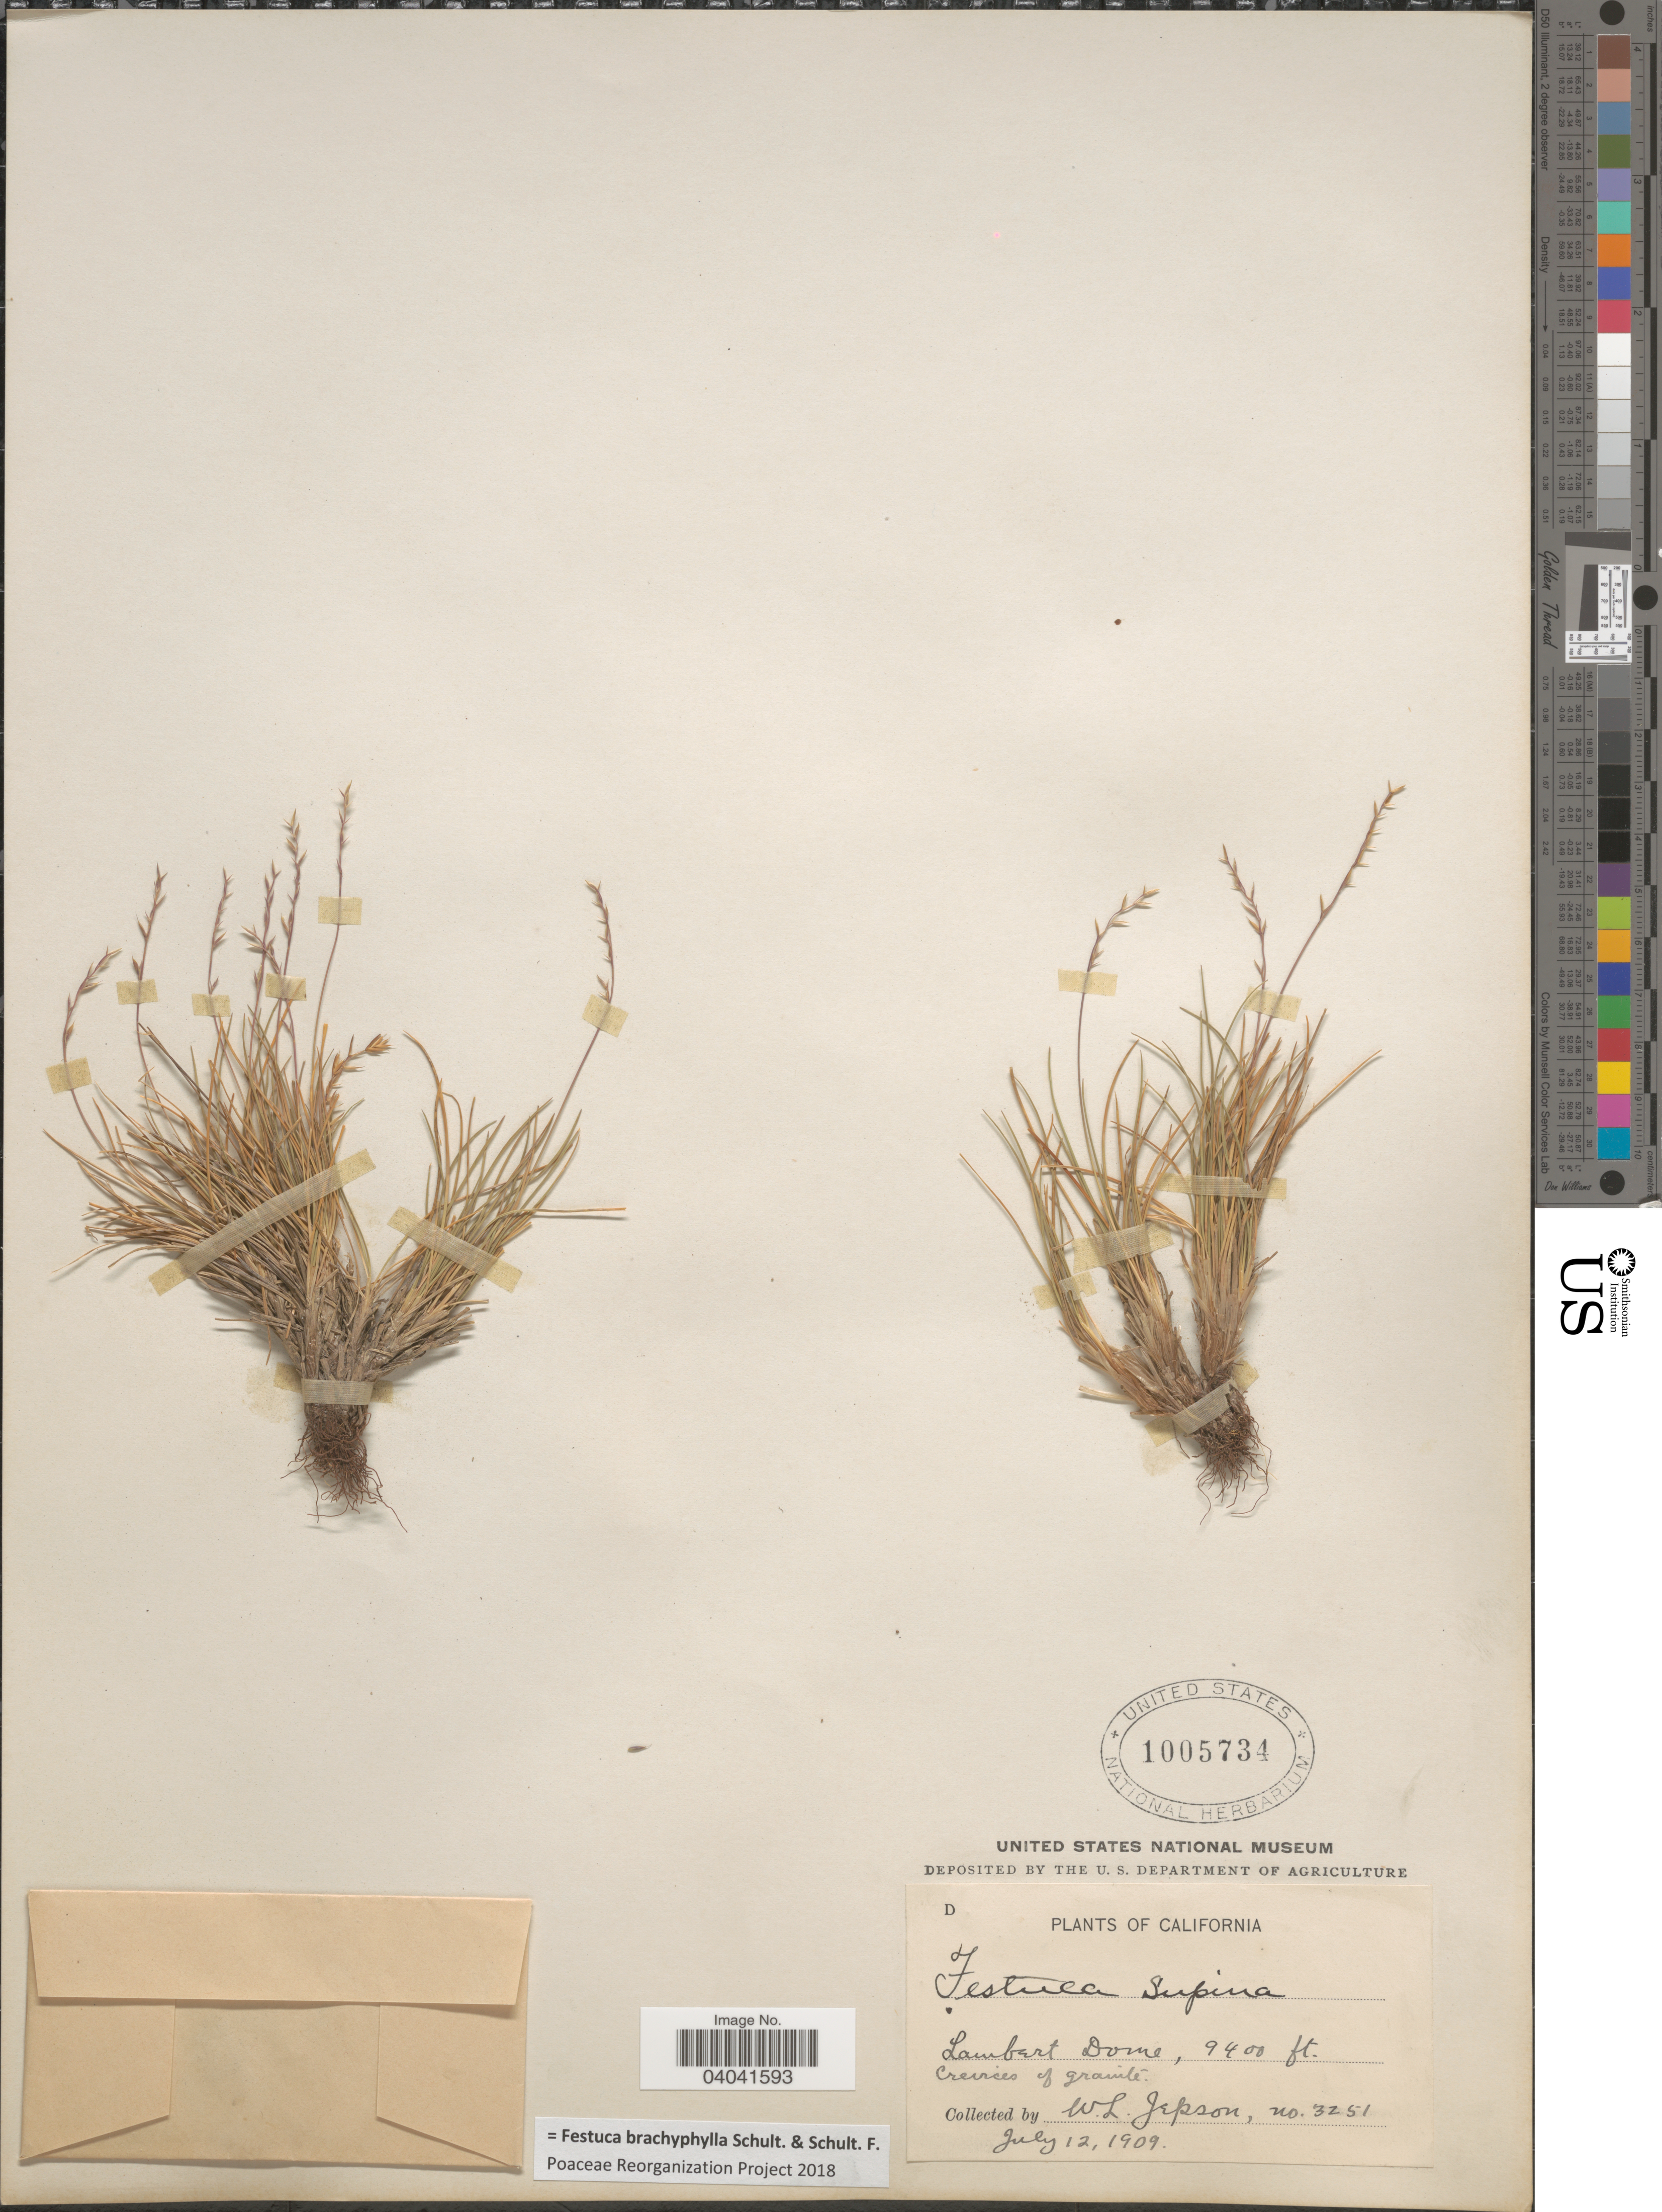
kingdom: Plantae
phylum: Tracheophyta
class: Liliopsida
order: Poales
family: Poaceae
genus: Festuca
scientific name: Festuca brachyphylla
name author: Schult. & Schult. f.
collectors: W. L. Jepson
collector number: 3251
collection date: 1909-07-12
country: United States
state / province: California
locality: Lambert Dome.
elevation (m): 2865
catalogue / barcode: US 1005734